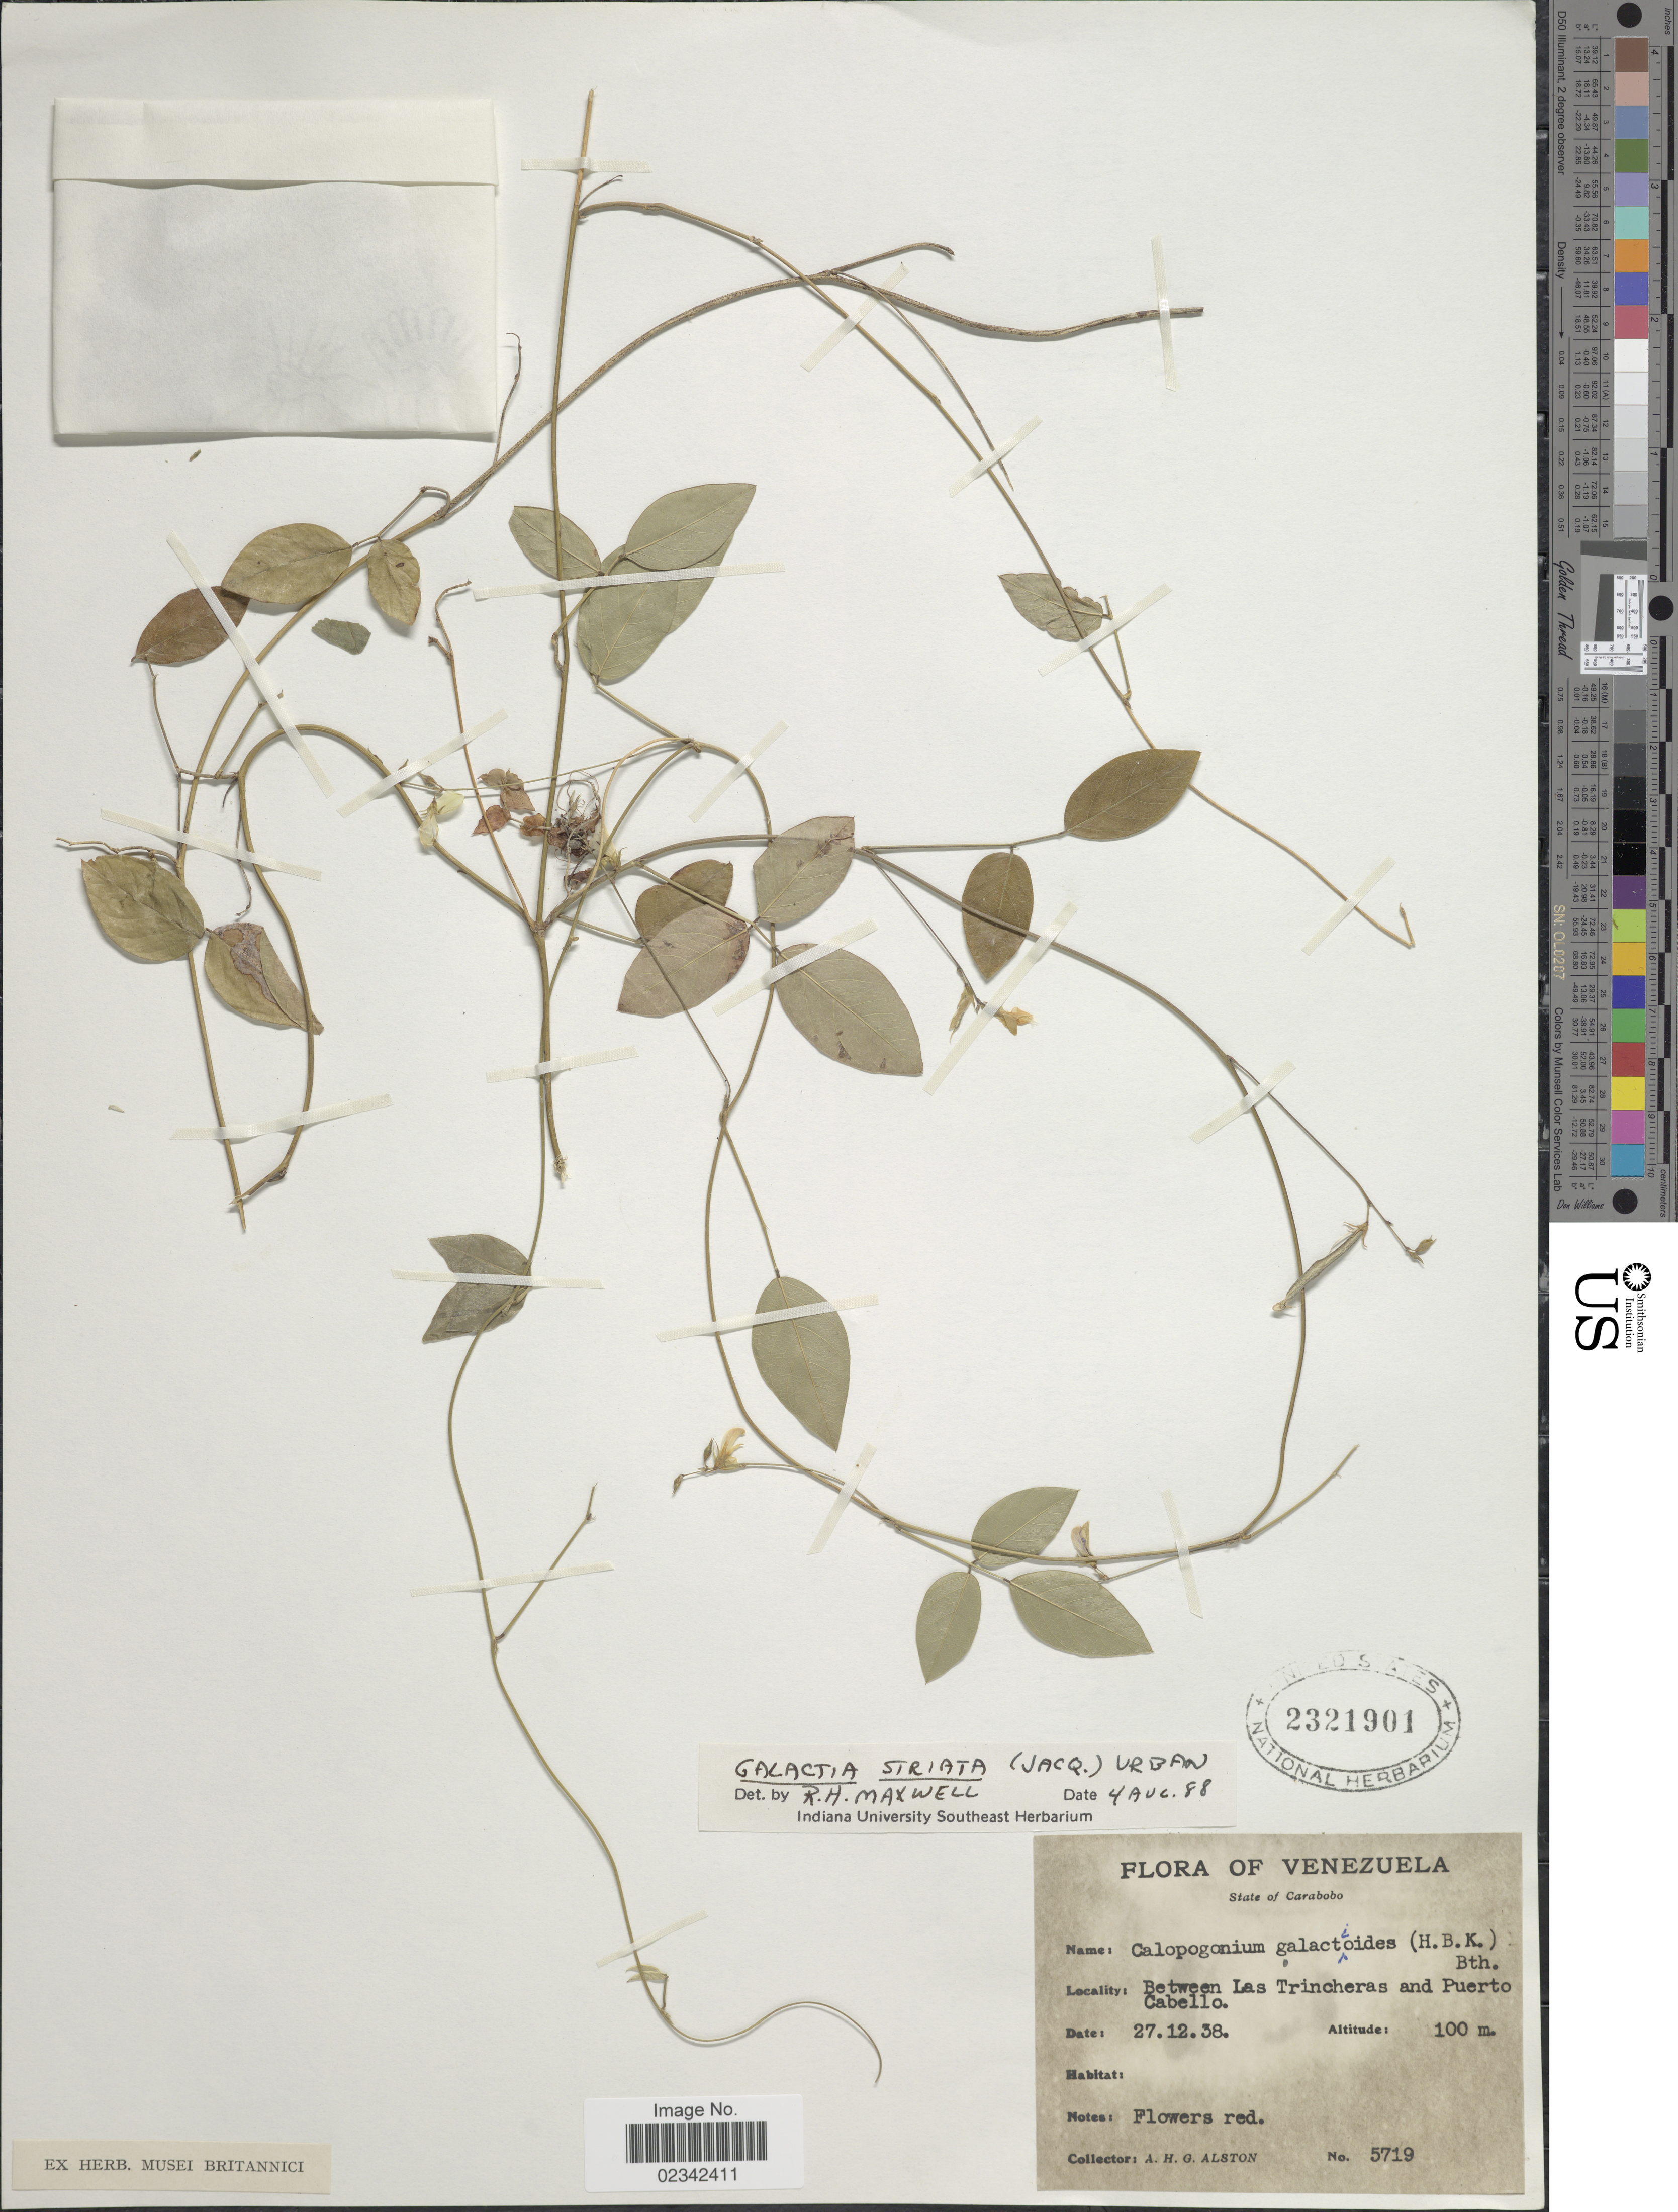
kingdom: Plantae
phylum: Tracheophyta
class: Magnoliopsida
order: Fabales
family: Fabaceae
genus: Galactia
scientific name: Galactia striata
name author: (Jacq.) Urb.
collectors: A. H. Alston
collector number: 5719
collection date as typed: Transcribed d/m/y: 27/12/38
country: Venezuela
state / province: Carabobo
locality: Between Las Trincheras and Puerto Cabello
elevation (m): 100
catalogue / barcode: US 2321901